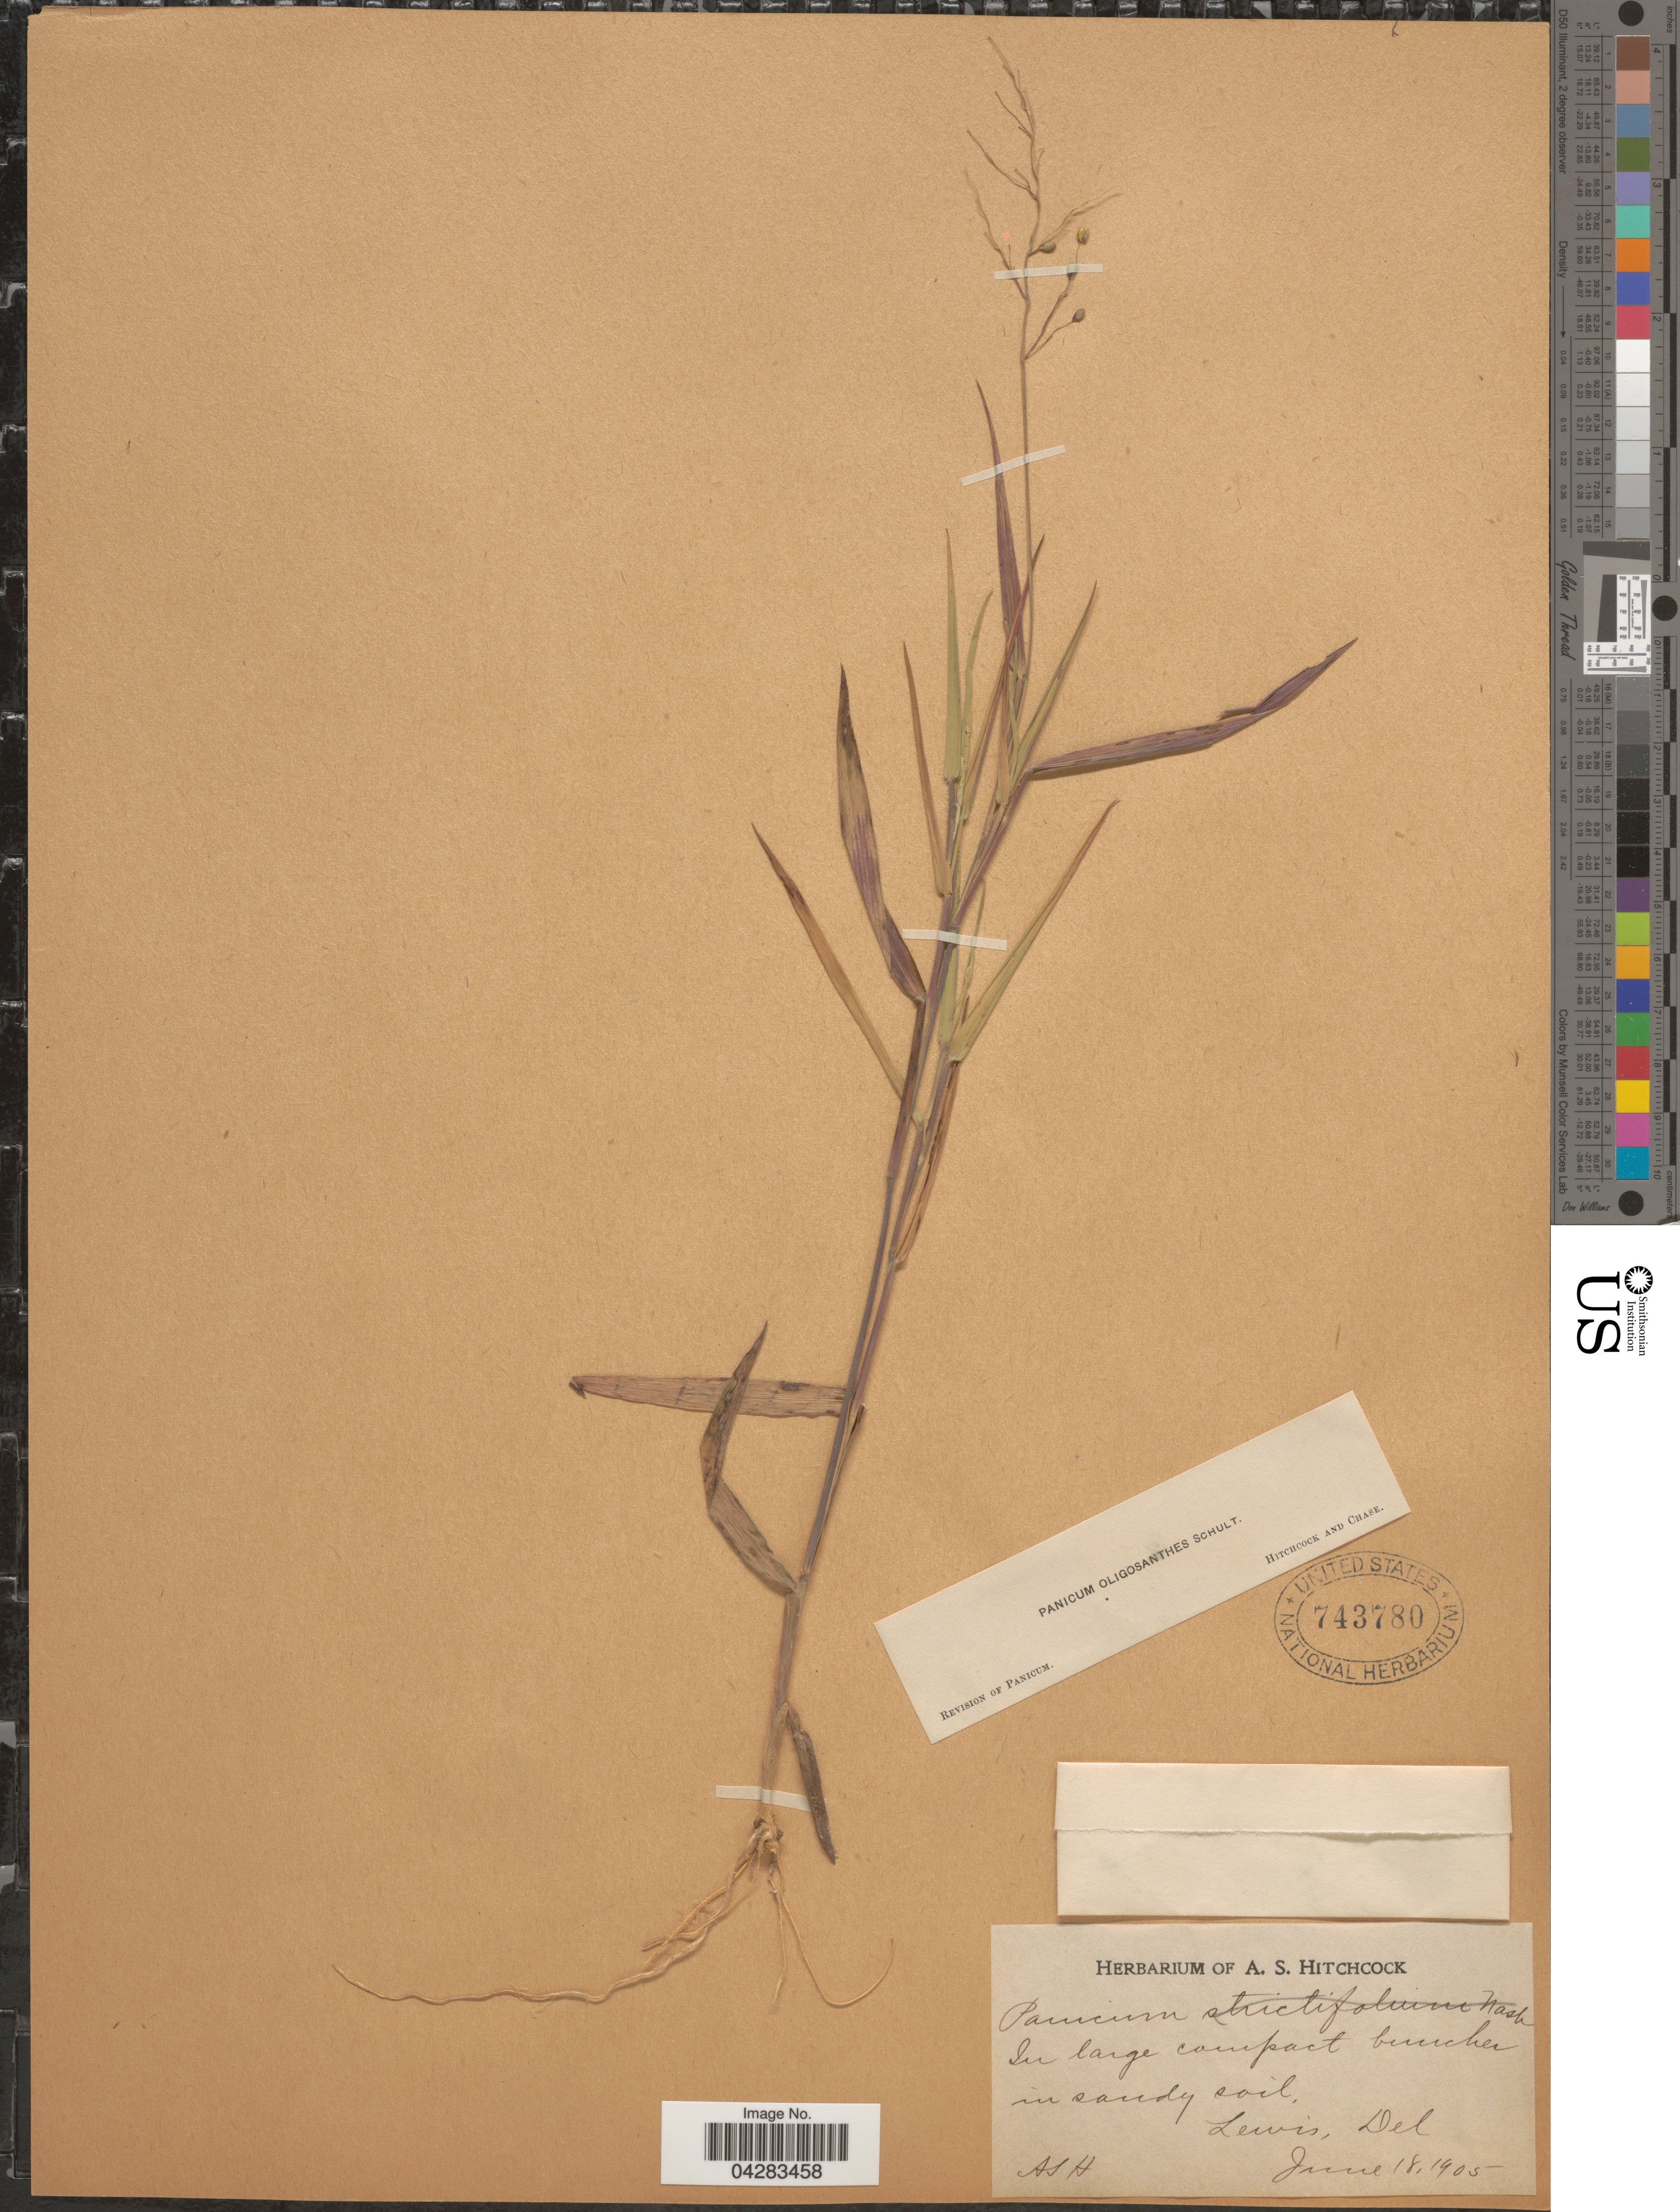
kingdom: Plantae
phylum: Tracheophyta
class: Liliopsida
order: Poales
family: Poaceae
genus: Dichanthelium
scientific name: Dichanthelium oligosanthes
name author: (Schult.) Gould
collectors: A. S. Hitchcock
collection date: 1905-06-18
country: United States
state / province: Delaware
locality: Lewes.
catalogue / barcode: US 743780